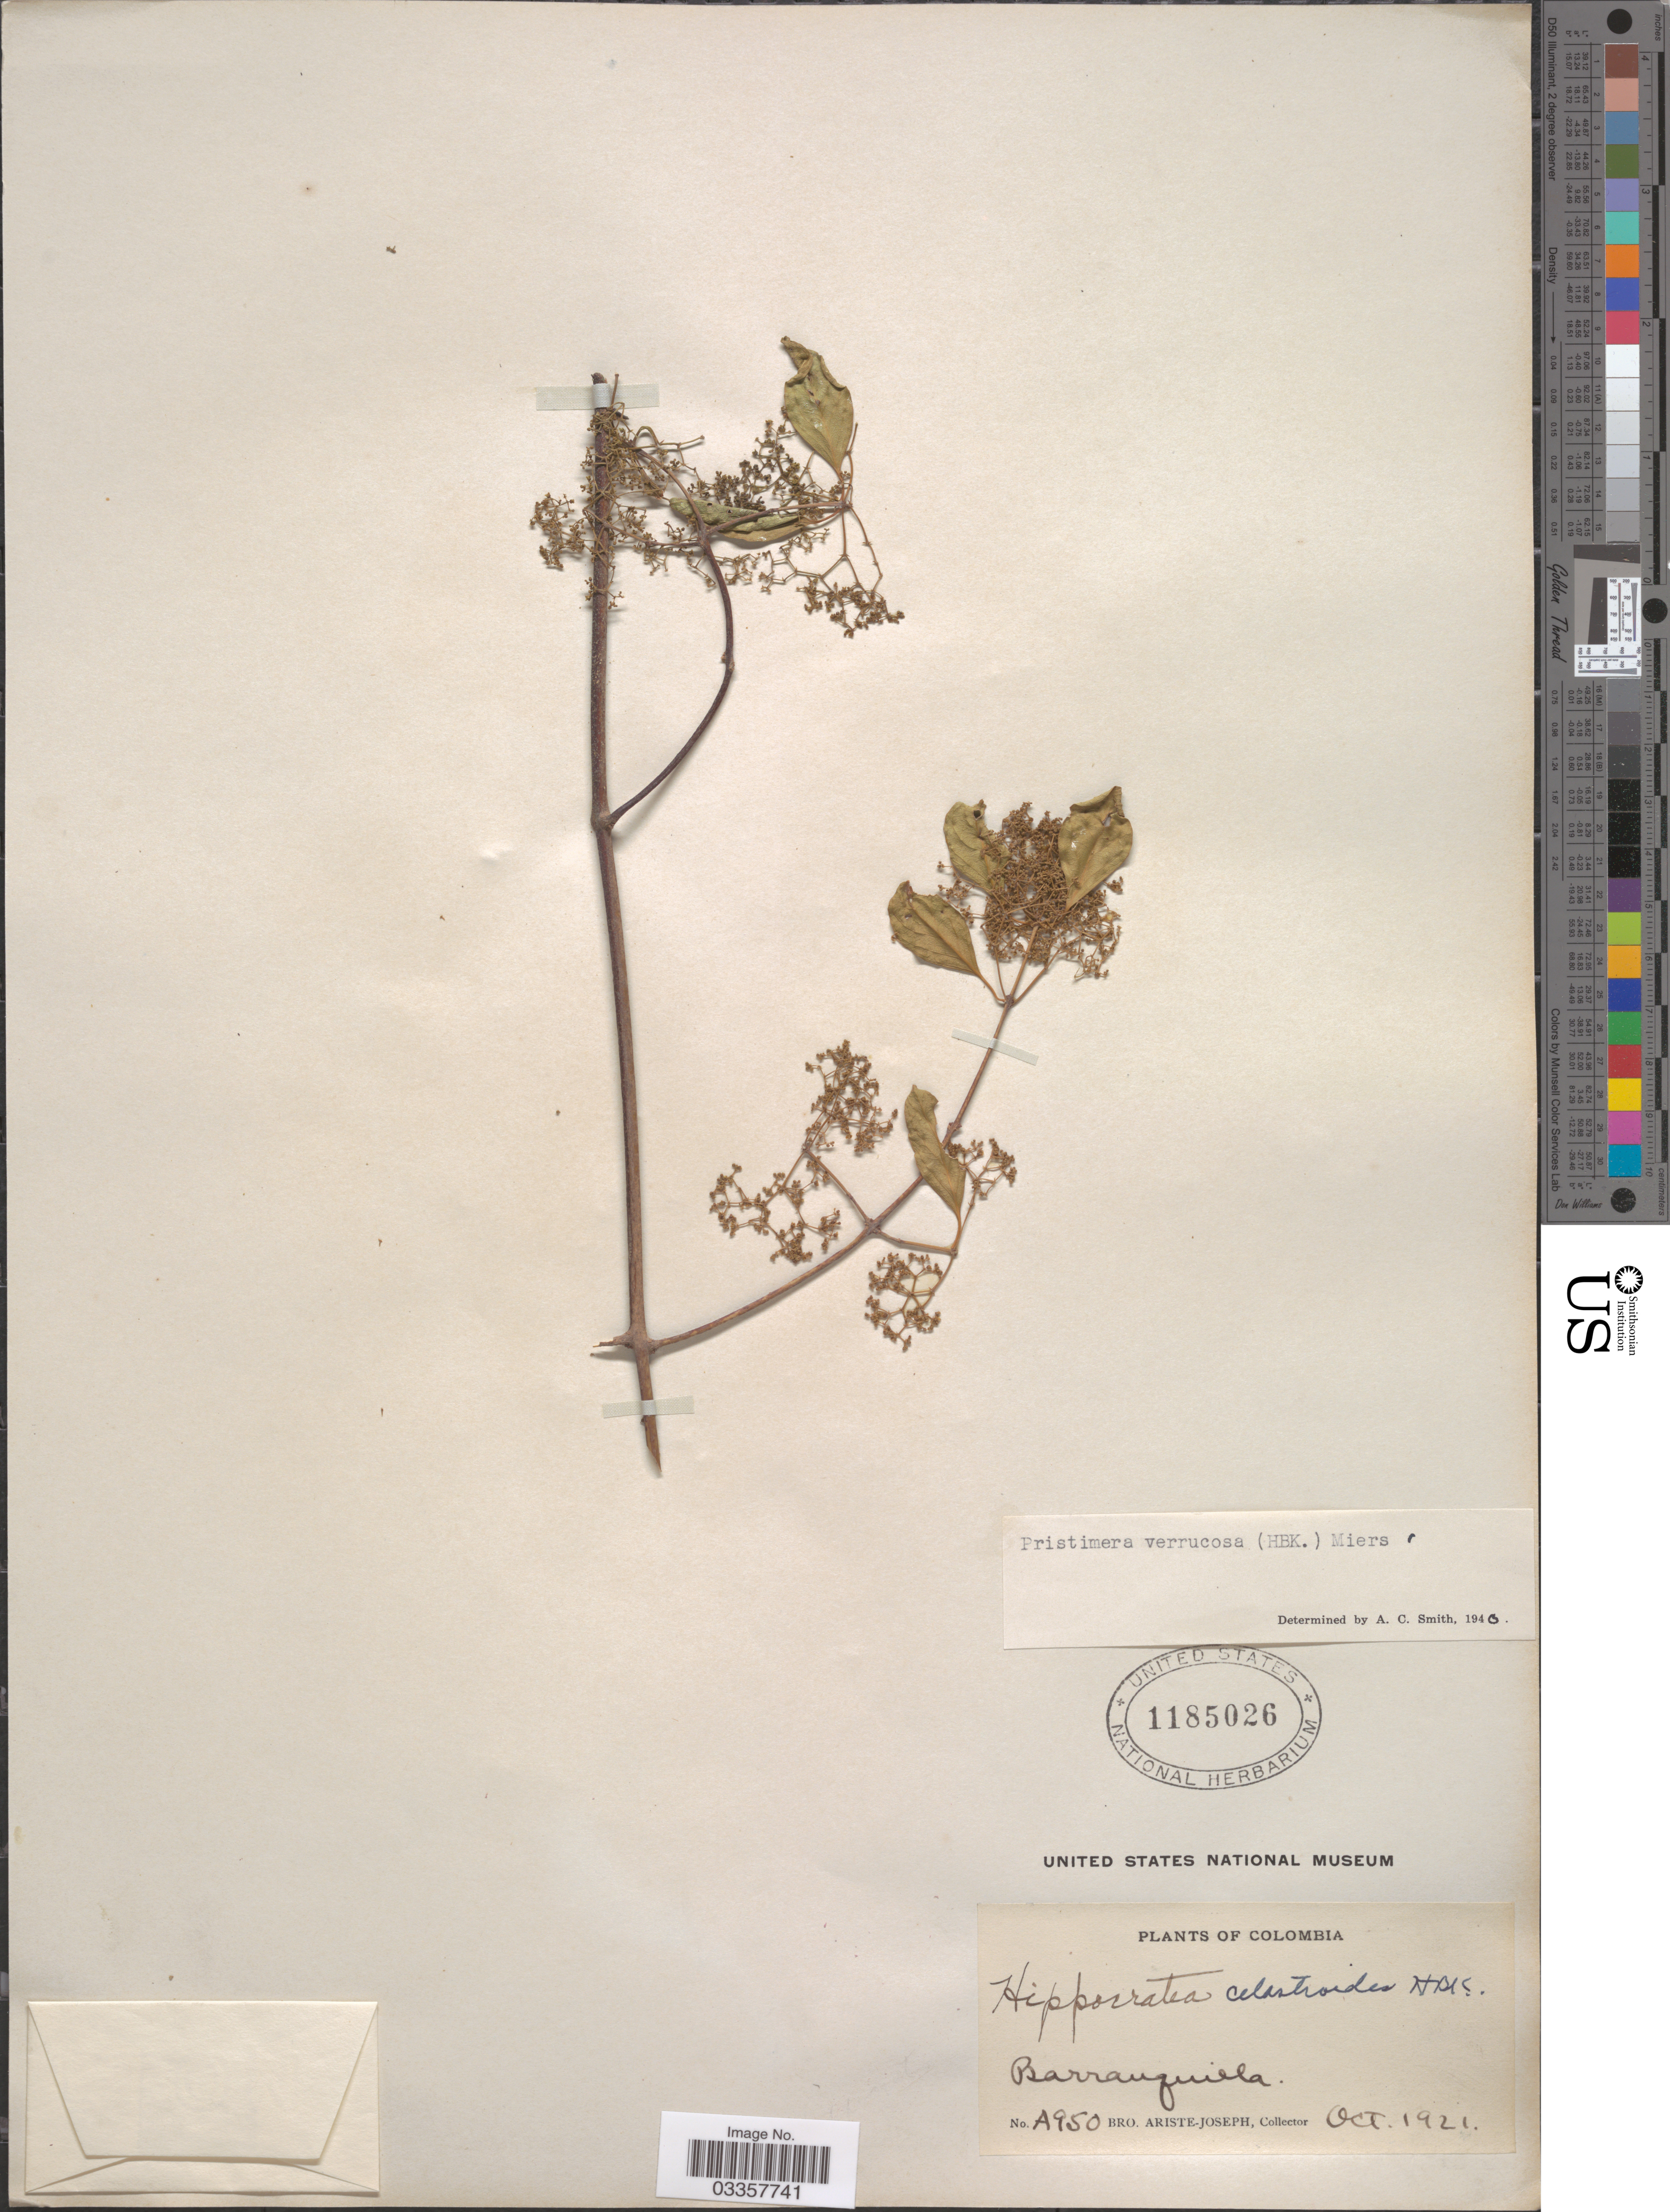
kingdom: Plantae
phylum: Tracheophyta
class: Magnoliopsida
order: Celastrales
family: Celastraceae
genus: Pristimera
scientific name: Pristimera verrucosa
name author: (Kunth) Miers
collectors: Bro. Ariste-Joseph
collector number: A950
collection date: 1921-10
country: Colombia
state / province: Atlántico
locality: Barranquilla.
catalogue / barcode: US 1185026